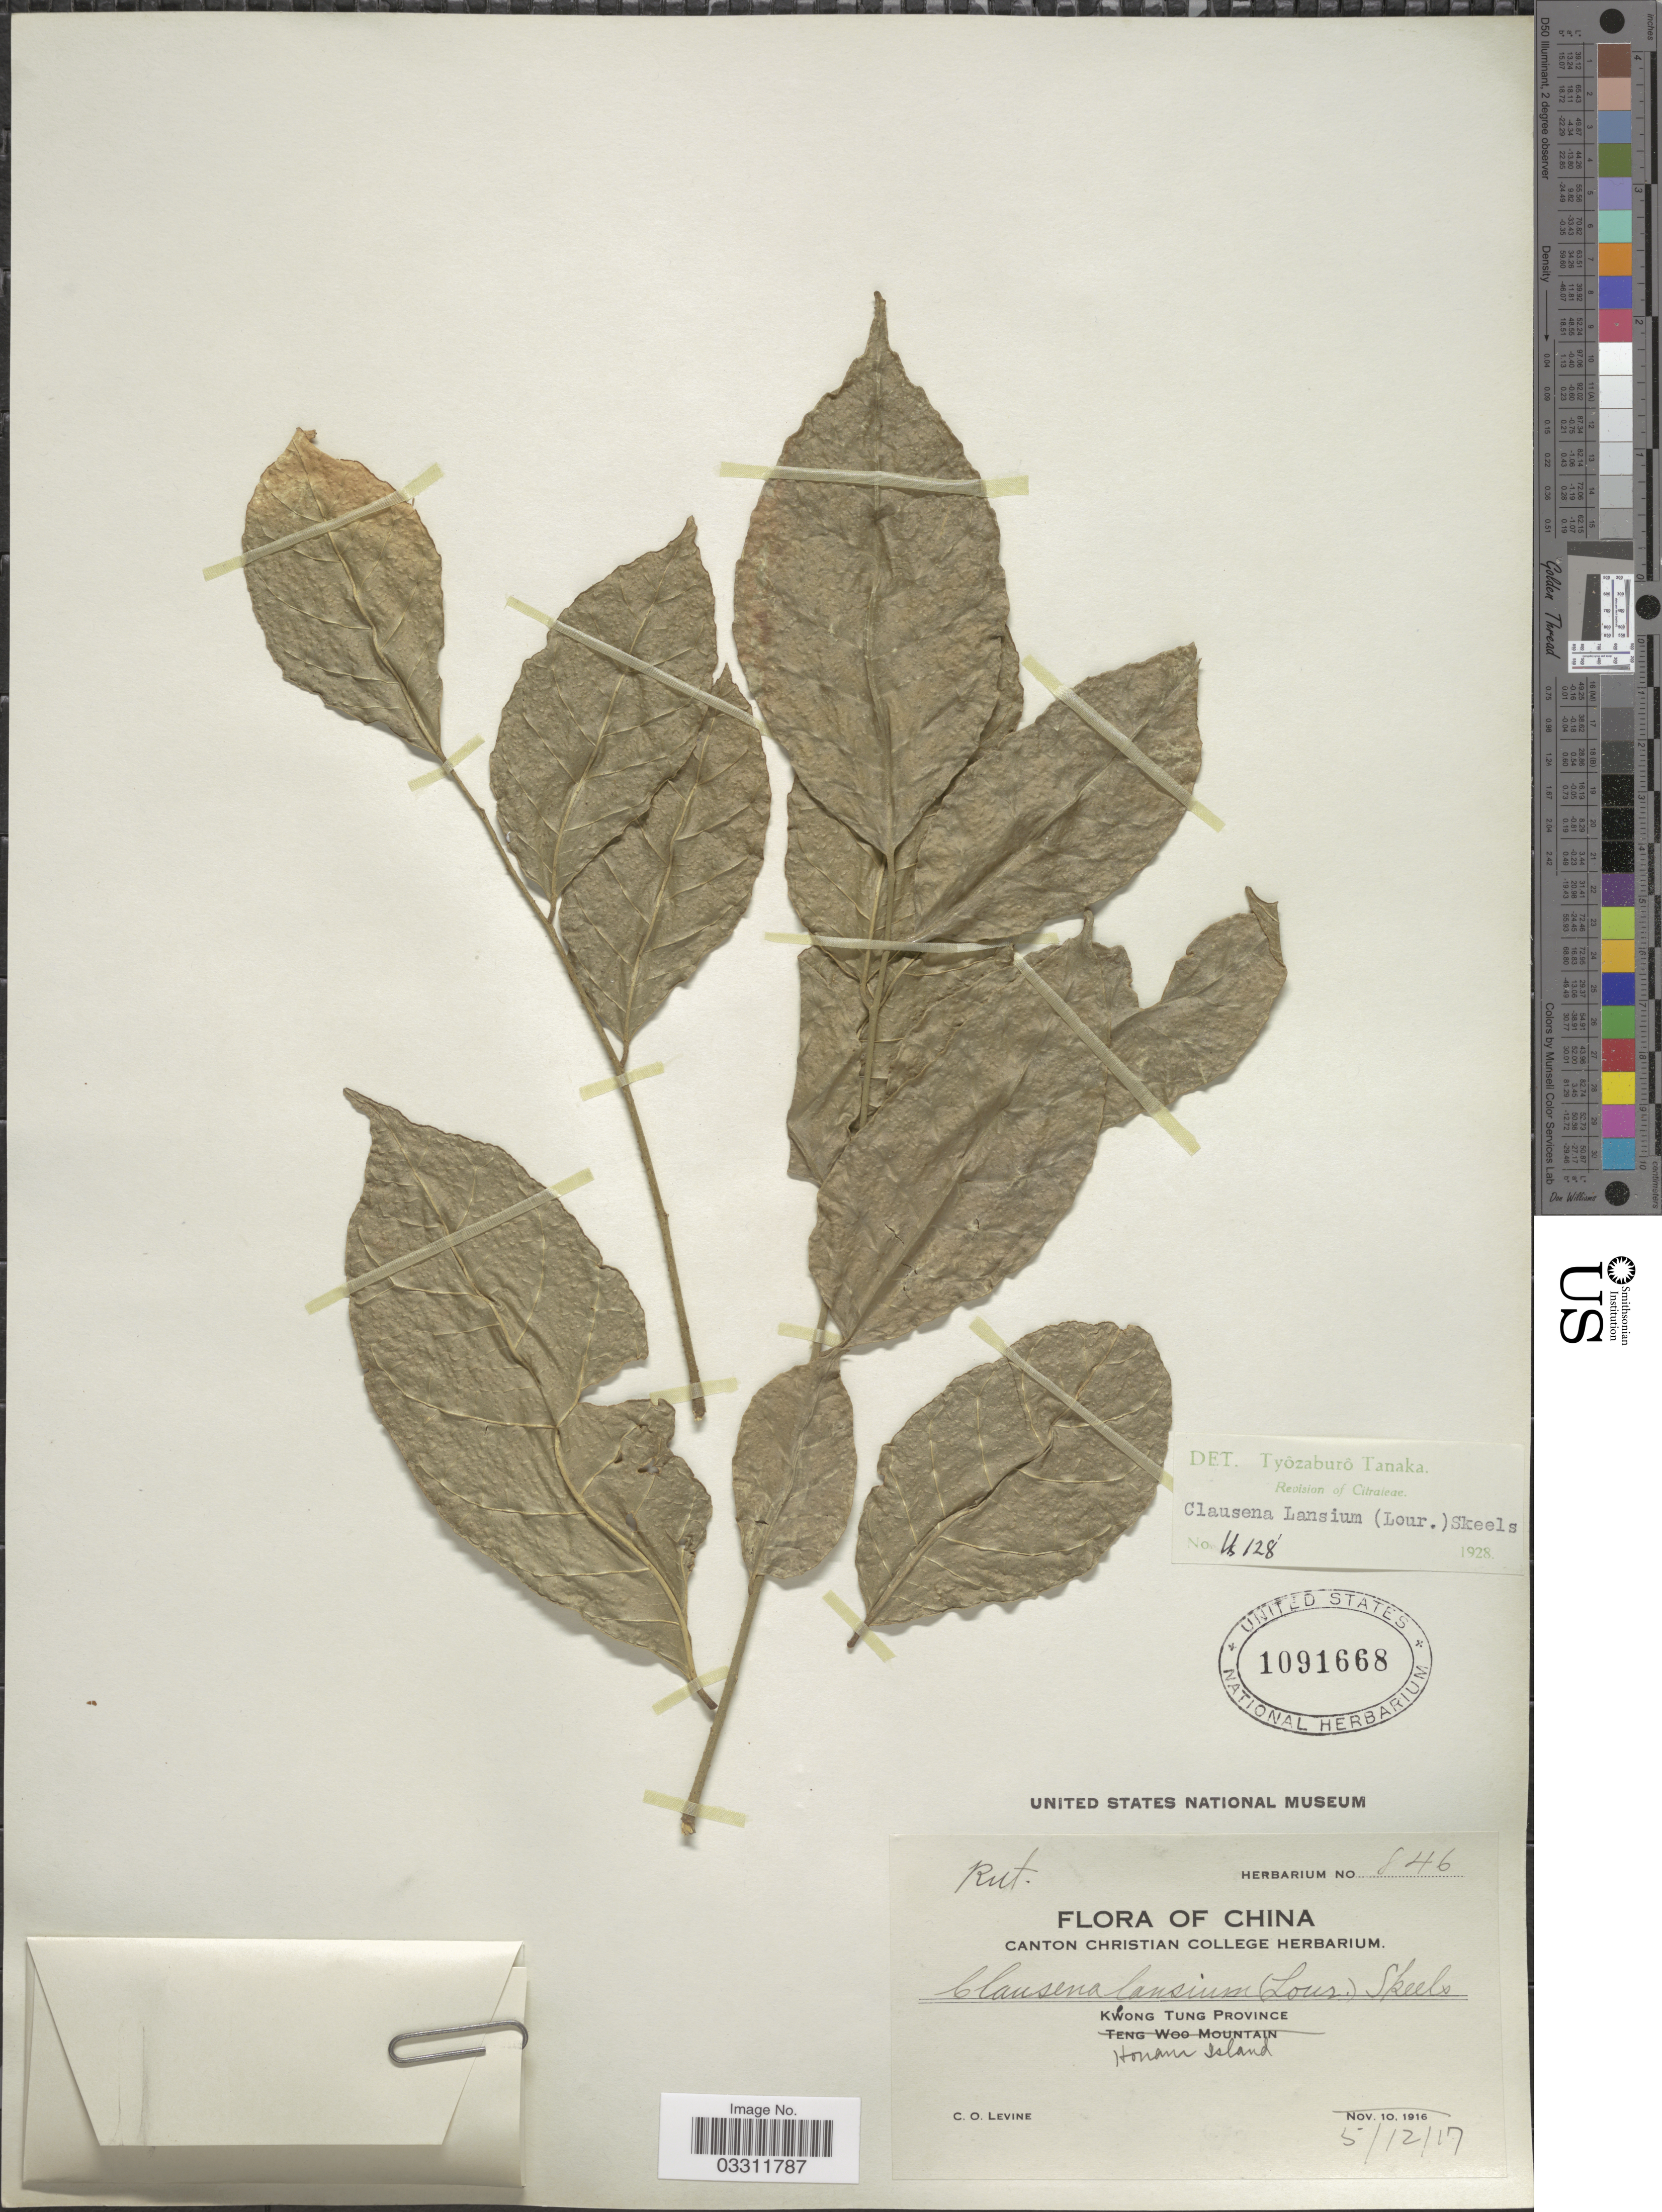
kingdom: Plantae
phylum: Tracheophyta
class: Magnoliopsida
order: Sapindales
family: Rutaceae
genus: Clausena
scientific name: Clausena lansium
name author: (Lour.) Skeels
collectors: C. O. Levine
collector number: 846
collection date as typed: Transcribed d/m/y: 5/12/17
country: China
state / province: Guangdong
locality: Kwong Tung Province. Honam Island.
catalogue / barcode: US 1091668